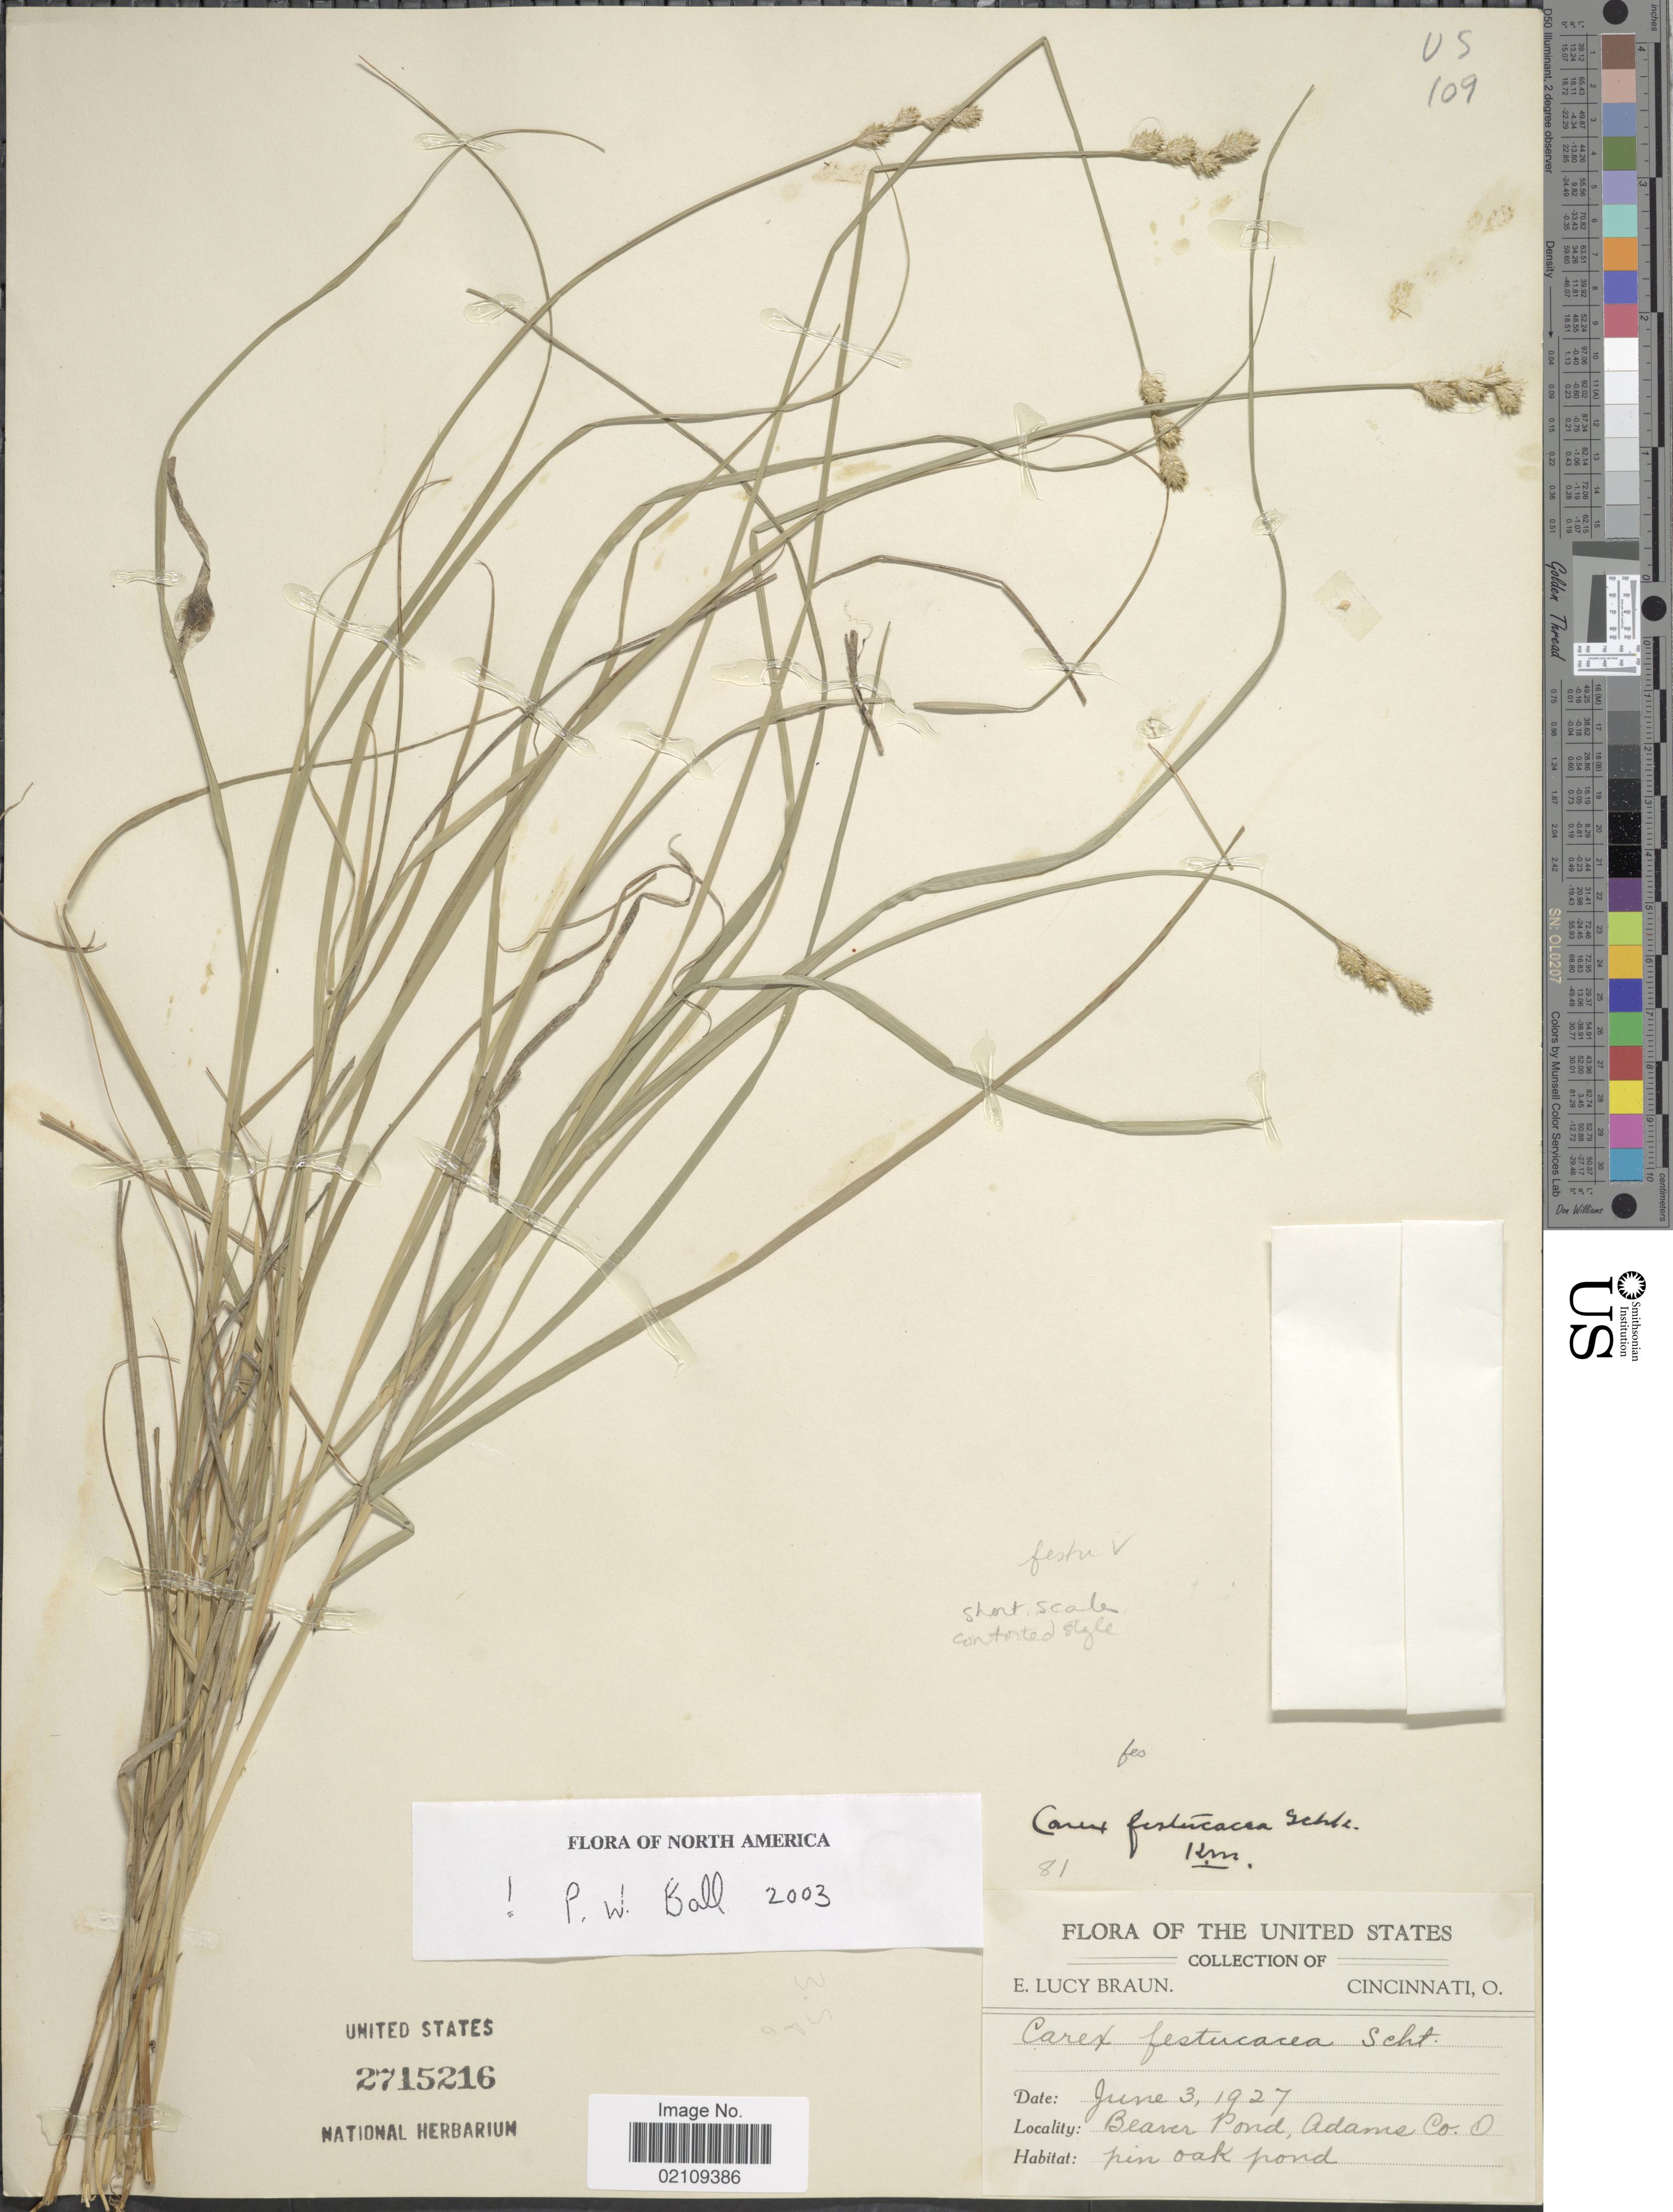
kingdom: Plantae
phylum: Tracheophyta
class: Liliopsida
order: Poales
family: Cyperaceae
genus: Carex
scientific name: Carex festucacea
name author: Willd.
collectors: E. L. Braun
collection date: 1927-06-03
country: United States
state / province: Ohio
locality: Beaver Pond, Adams Co. pin oak pond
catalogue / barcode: US 2715216